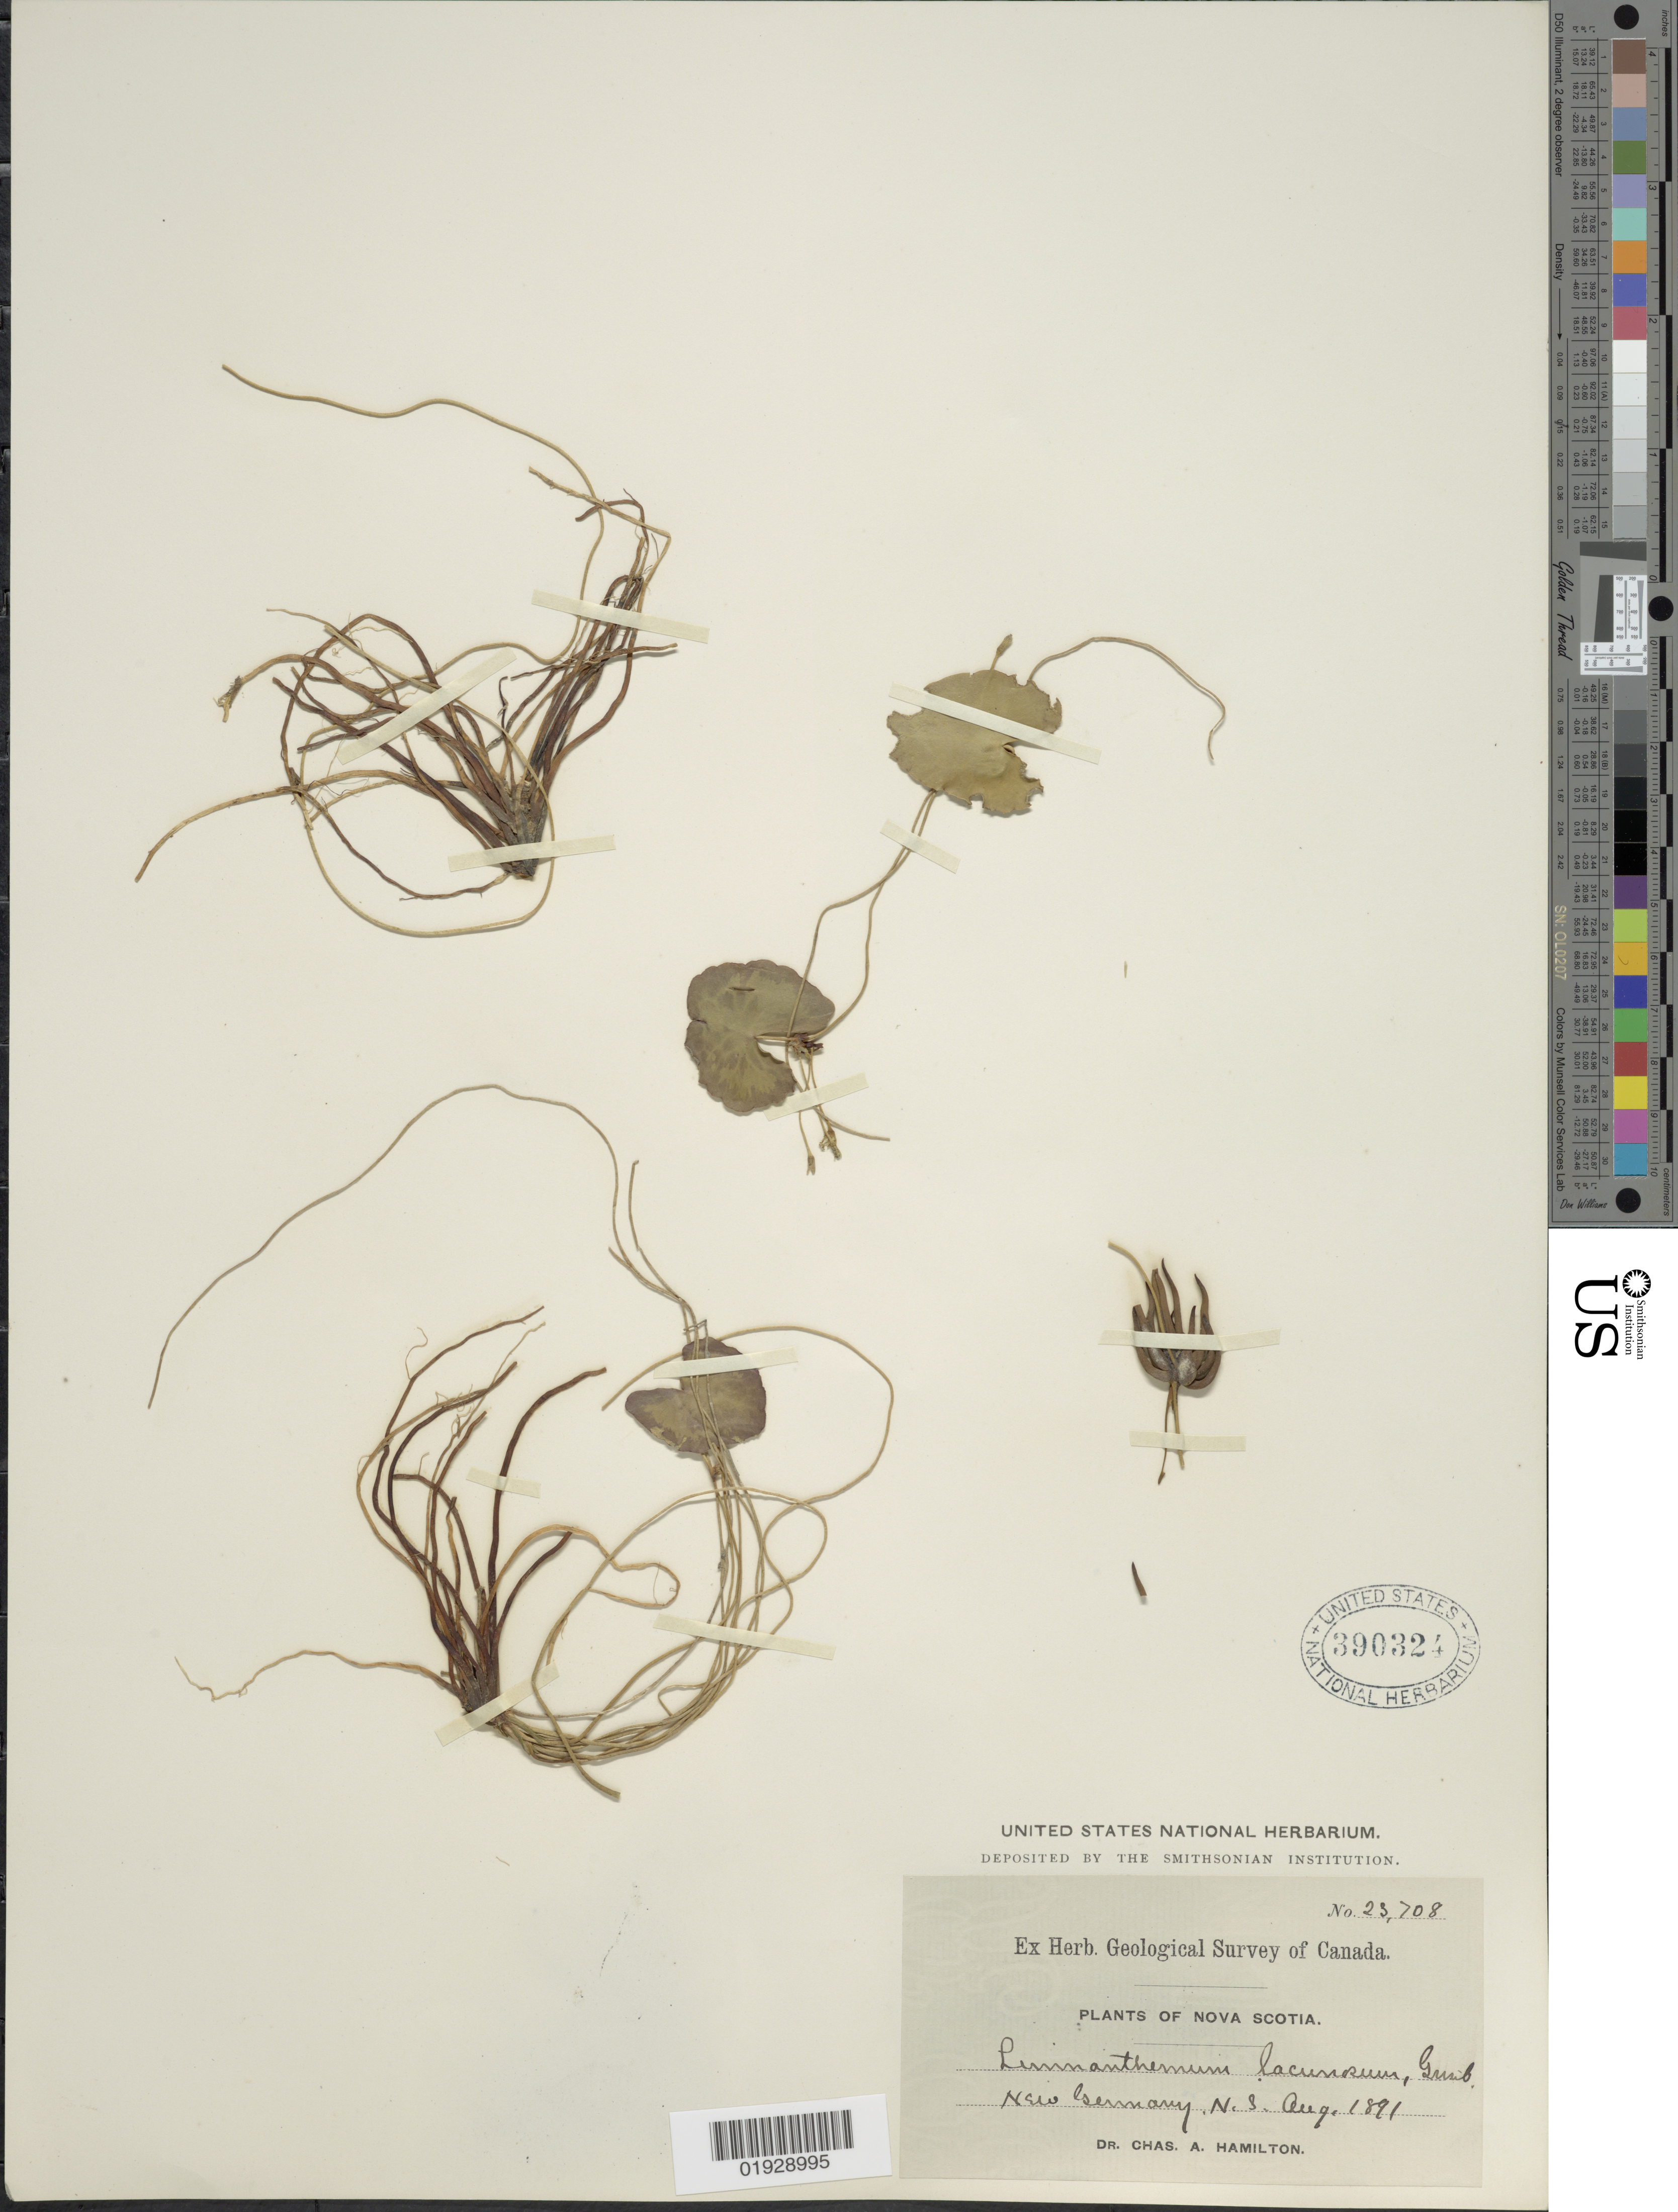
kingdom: Plantae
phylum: Tracheophyta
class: Magnoliopsida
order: Asterales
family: Menyanthaceae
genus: Nymphoides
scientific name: Nymphoides lacunosum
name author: Fernald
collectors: C. A. Hamilton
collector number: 23708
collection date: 1891-08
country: Canada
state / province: Nova Scotia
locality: New Germany, N.S.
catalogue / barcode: US 390324